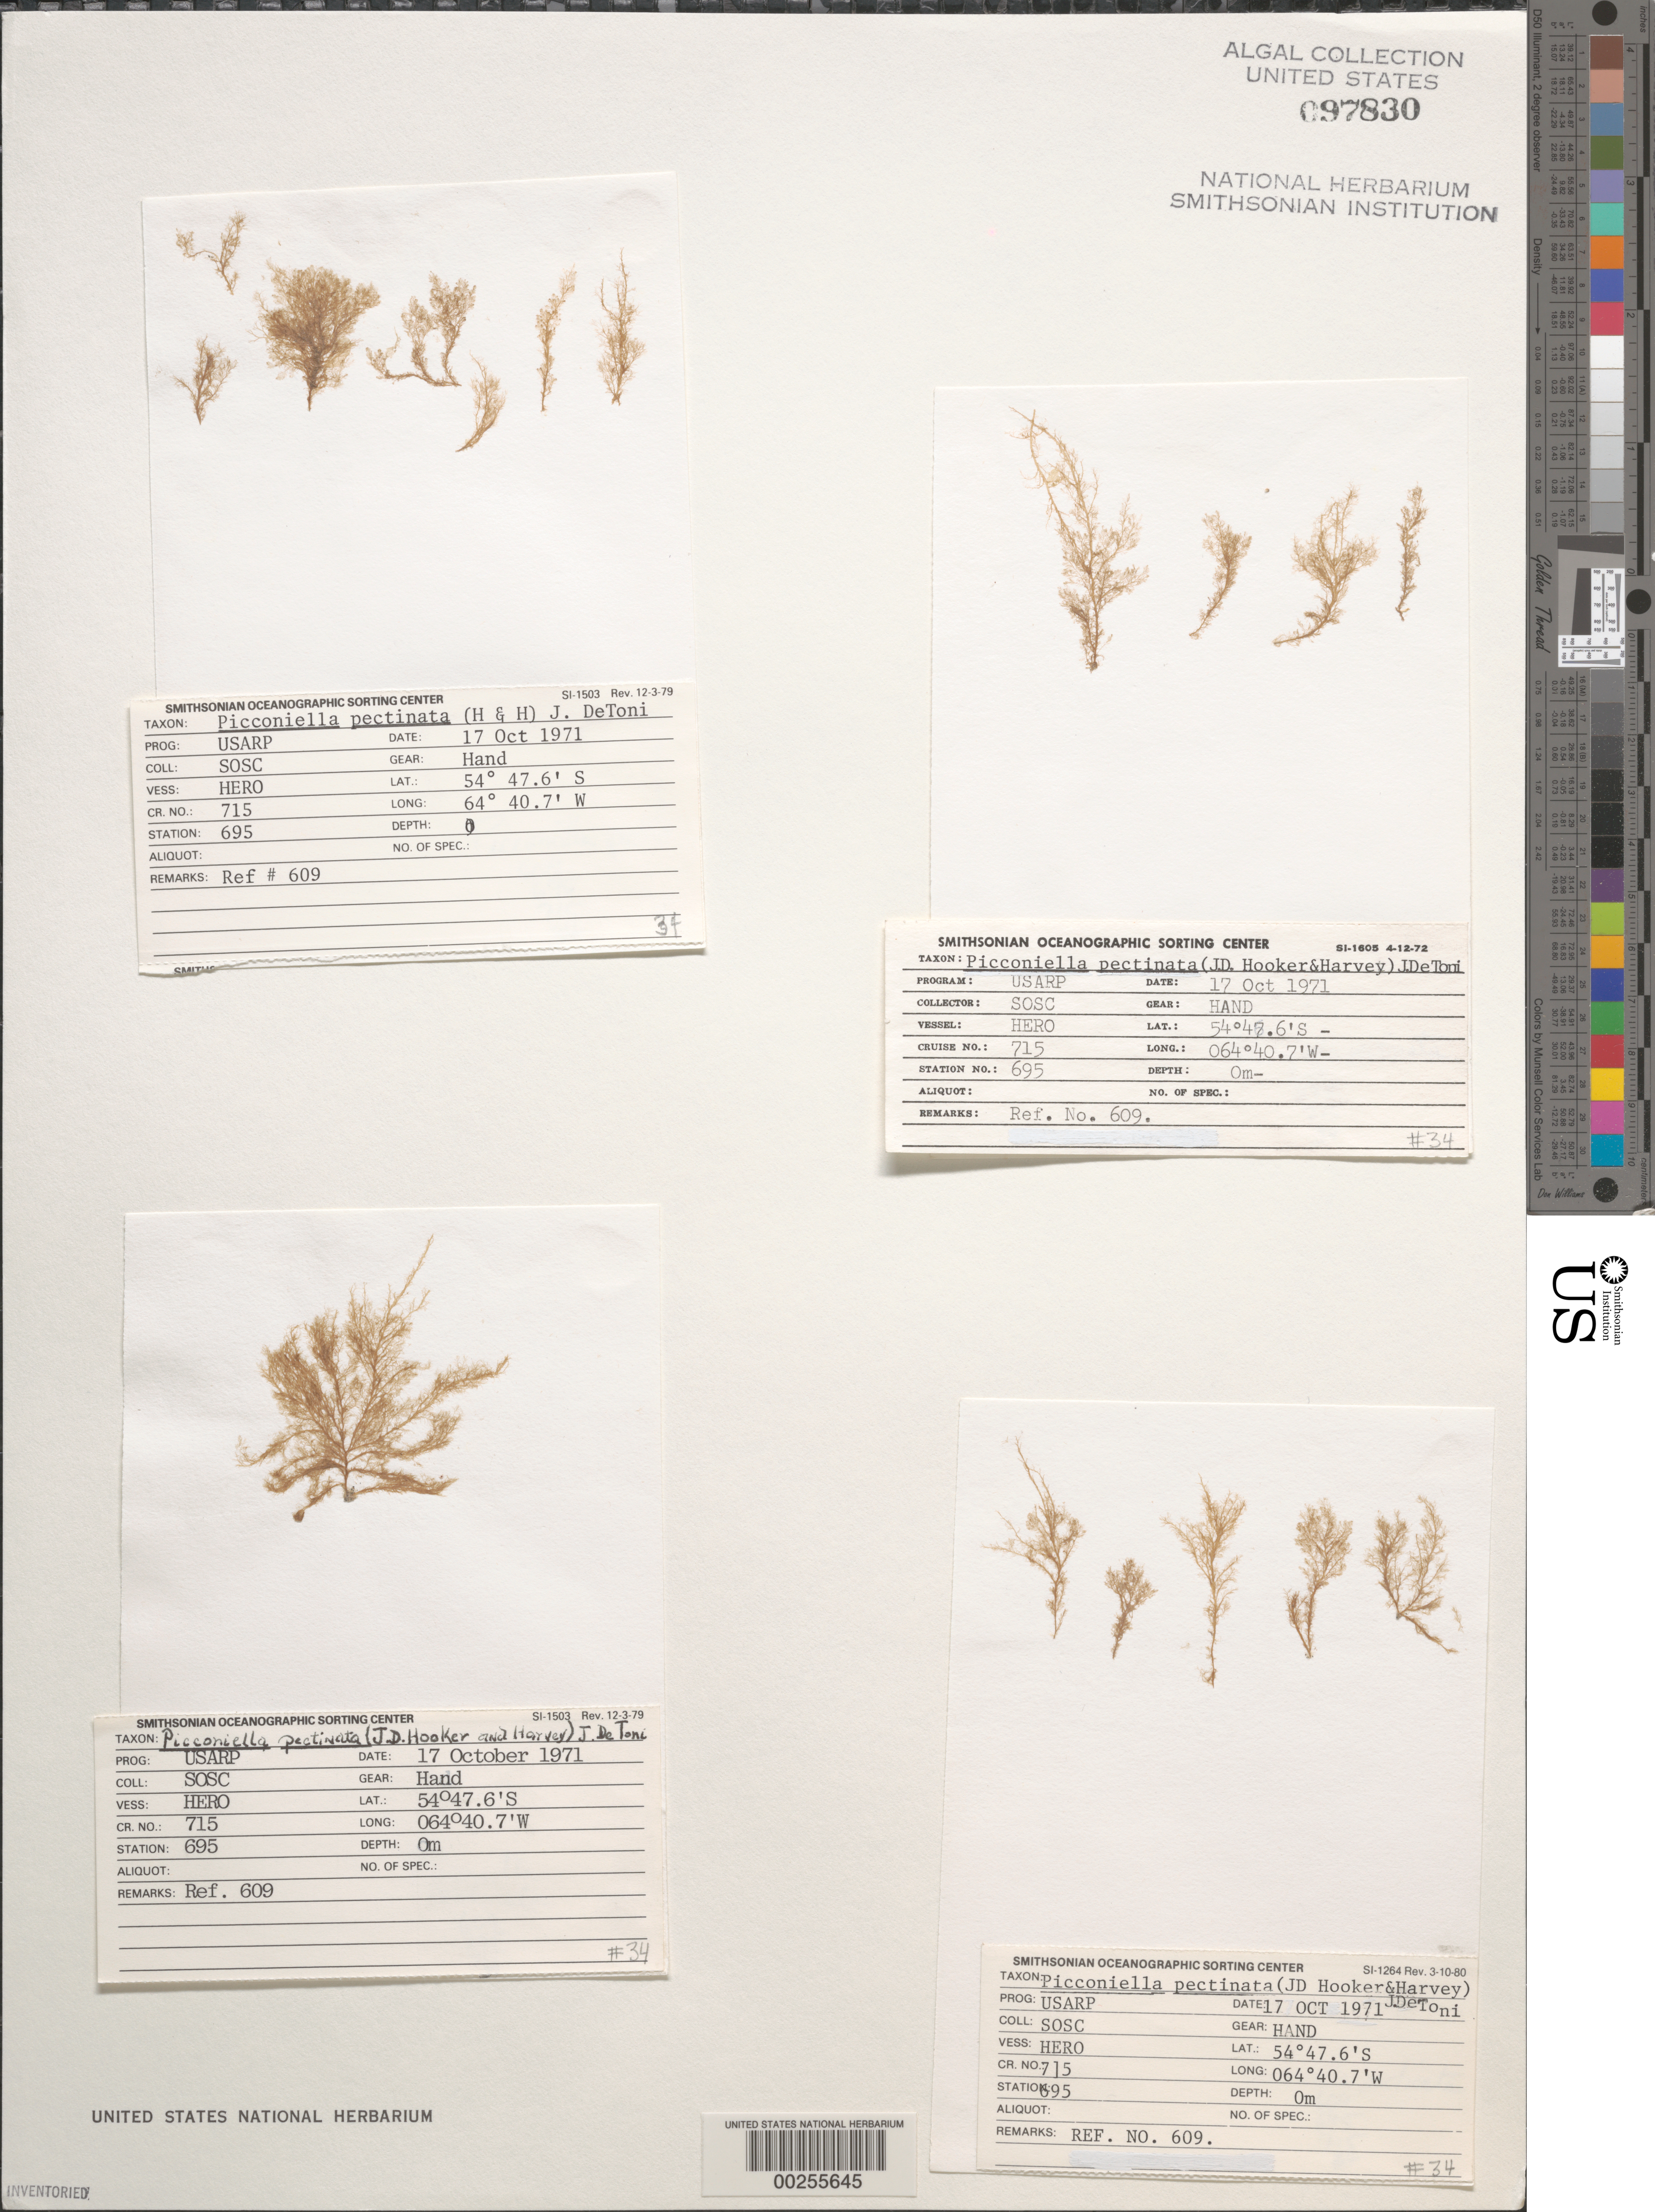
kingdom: Plantae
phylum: Rhodophyta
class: Florideophyceae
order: Ceramiales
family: Rhodomelaceae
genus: Picconiella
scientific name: Picconiella pectinata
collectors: SOSC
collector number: Station 695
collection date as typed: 17 Oct 1971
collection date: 1971-10-17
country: Argentina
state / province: Tierra del Fuego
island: Isla de los Estados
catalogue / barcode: US 97830